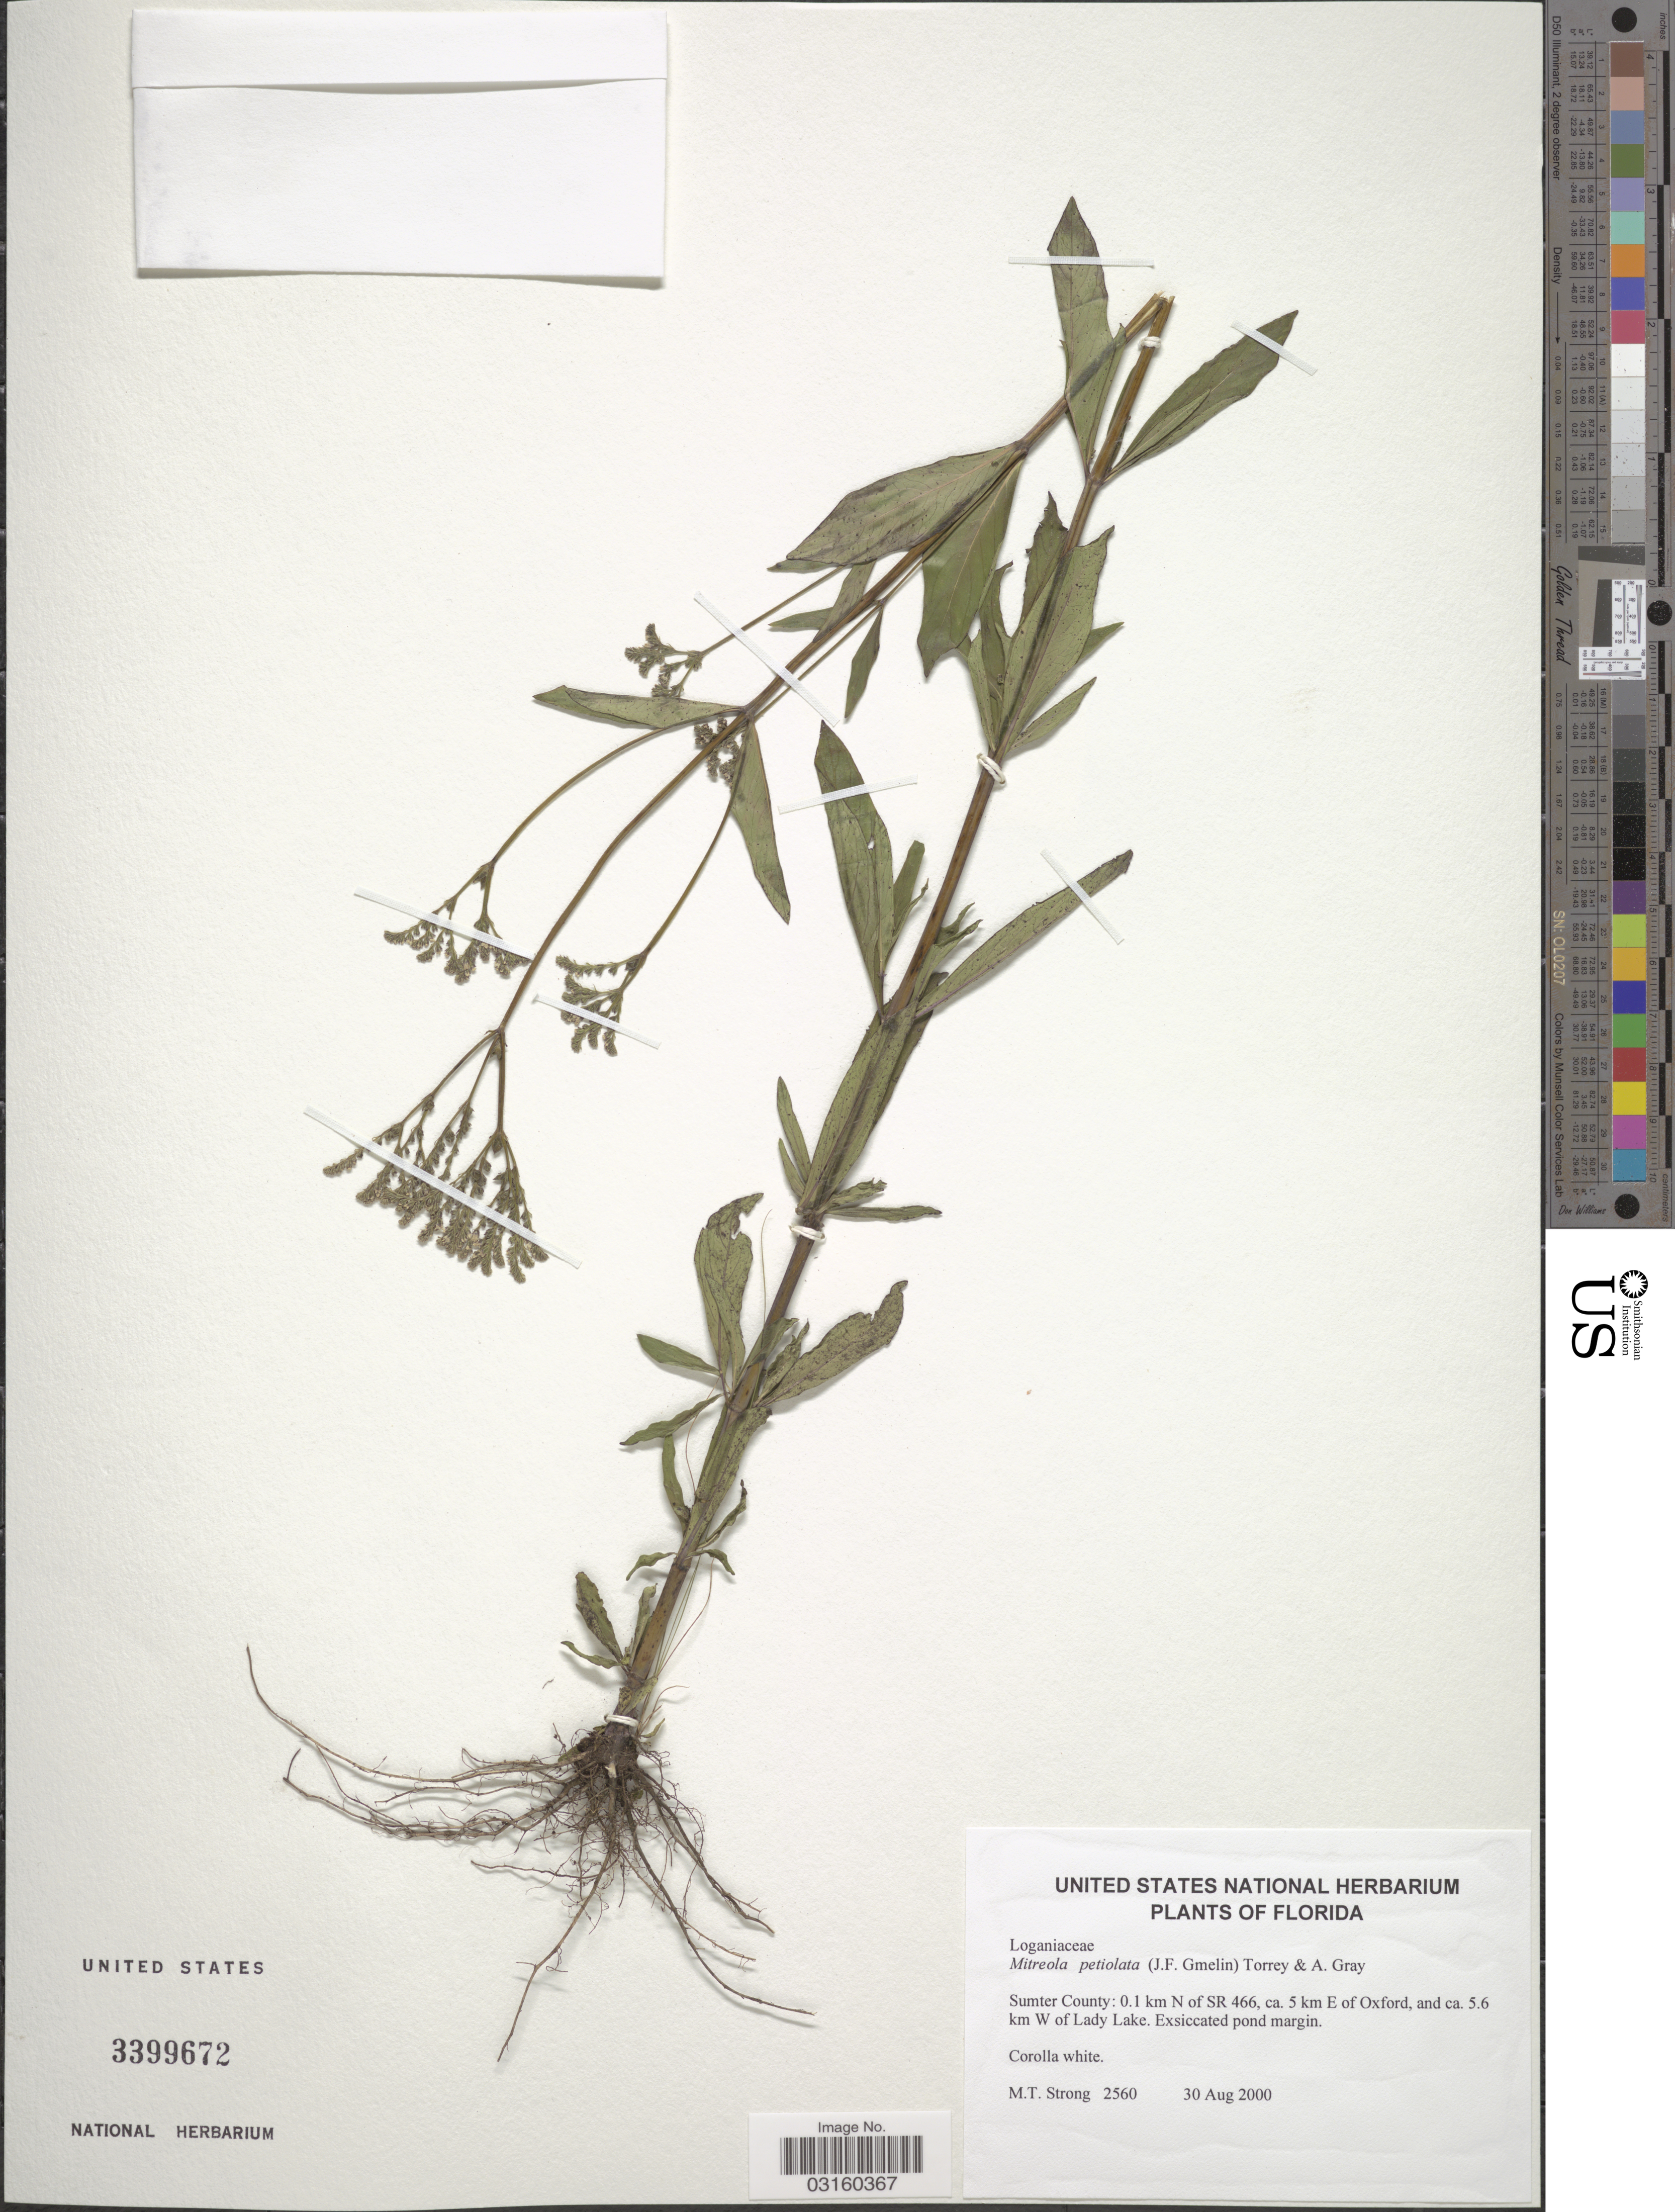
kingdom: Plantae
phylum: Tracheophyta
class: Magnoliopsida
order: Gentianales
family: Loganiaceae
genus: Mitreola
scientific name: Mitreola petiolata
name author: (J.F. Gmel.) Torr. & A. Gray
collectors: M. T. Strong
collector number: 2560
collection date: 2000-08-30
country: United States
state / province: Florida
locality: Sumter County: 0.1 km N of SR 466, ca. 5 km E of Oxford, and ca. 5.6 km W of Lady Lake.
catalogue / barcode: US 3399672